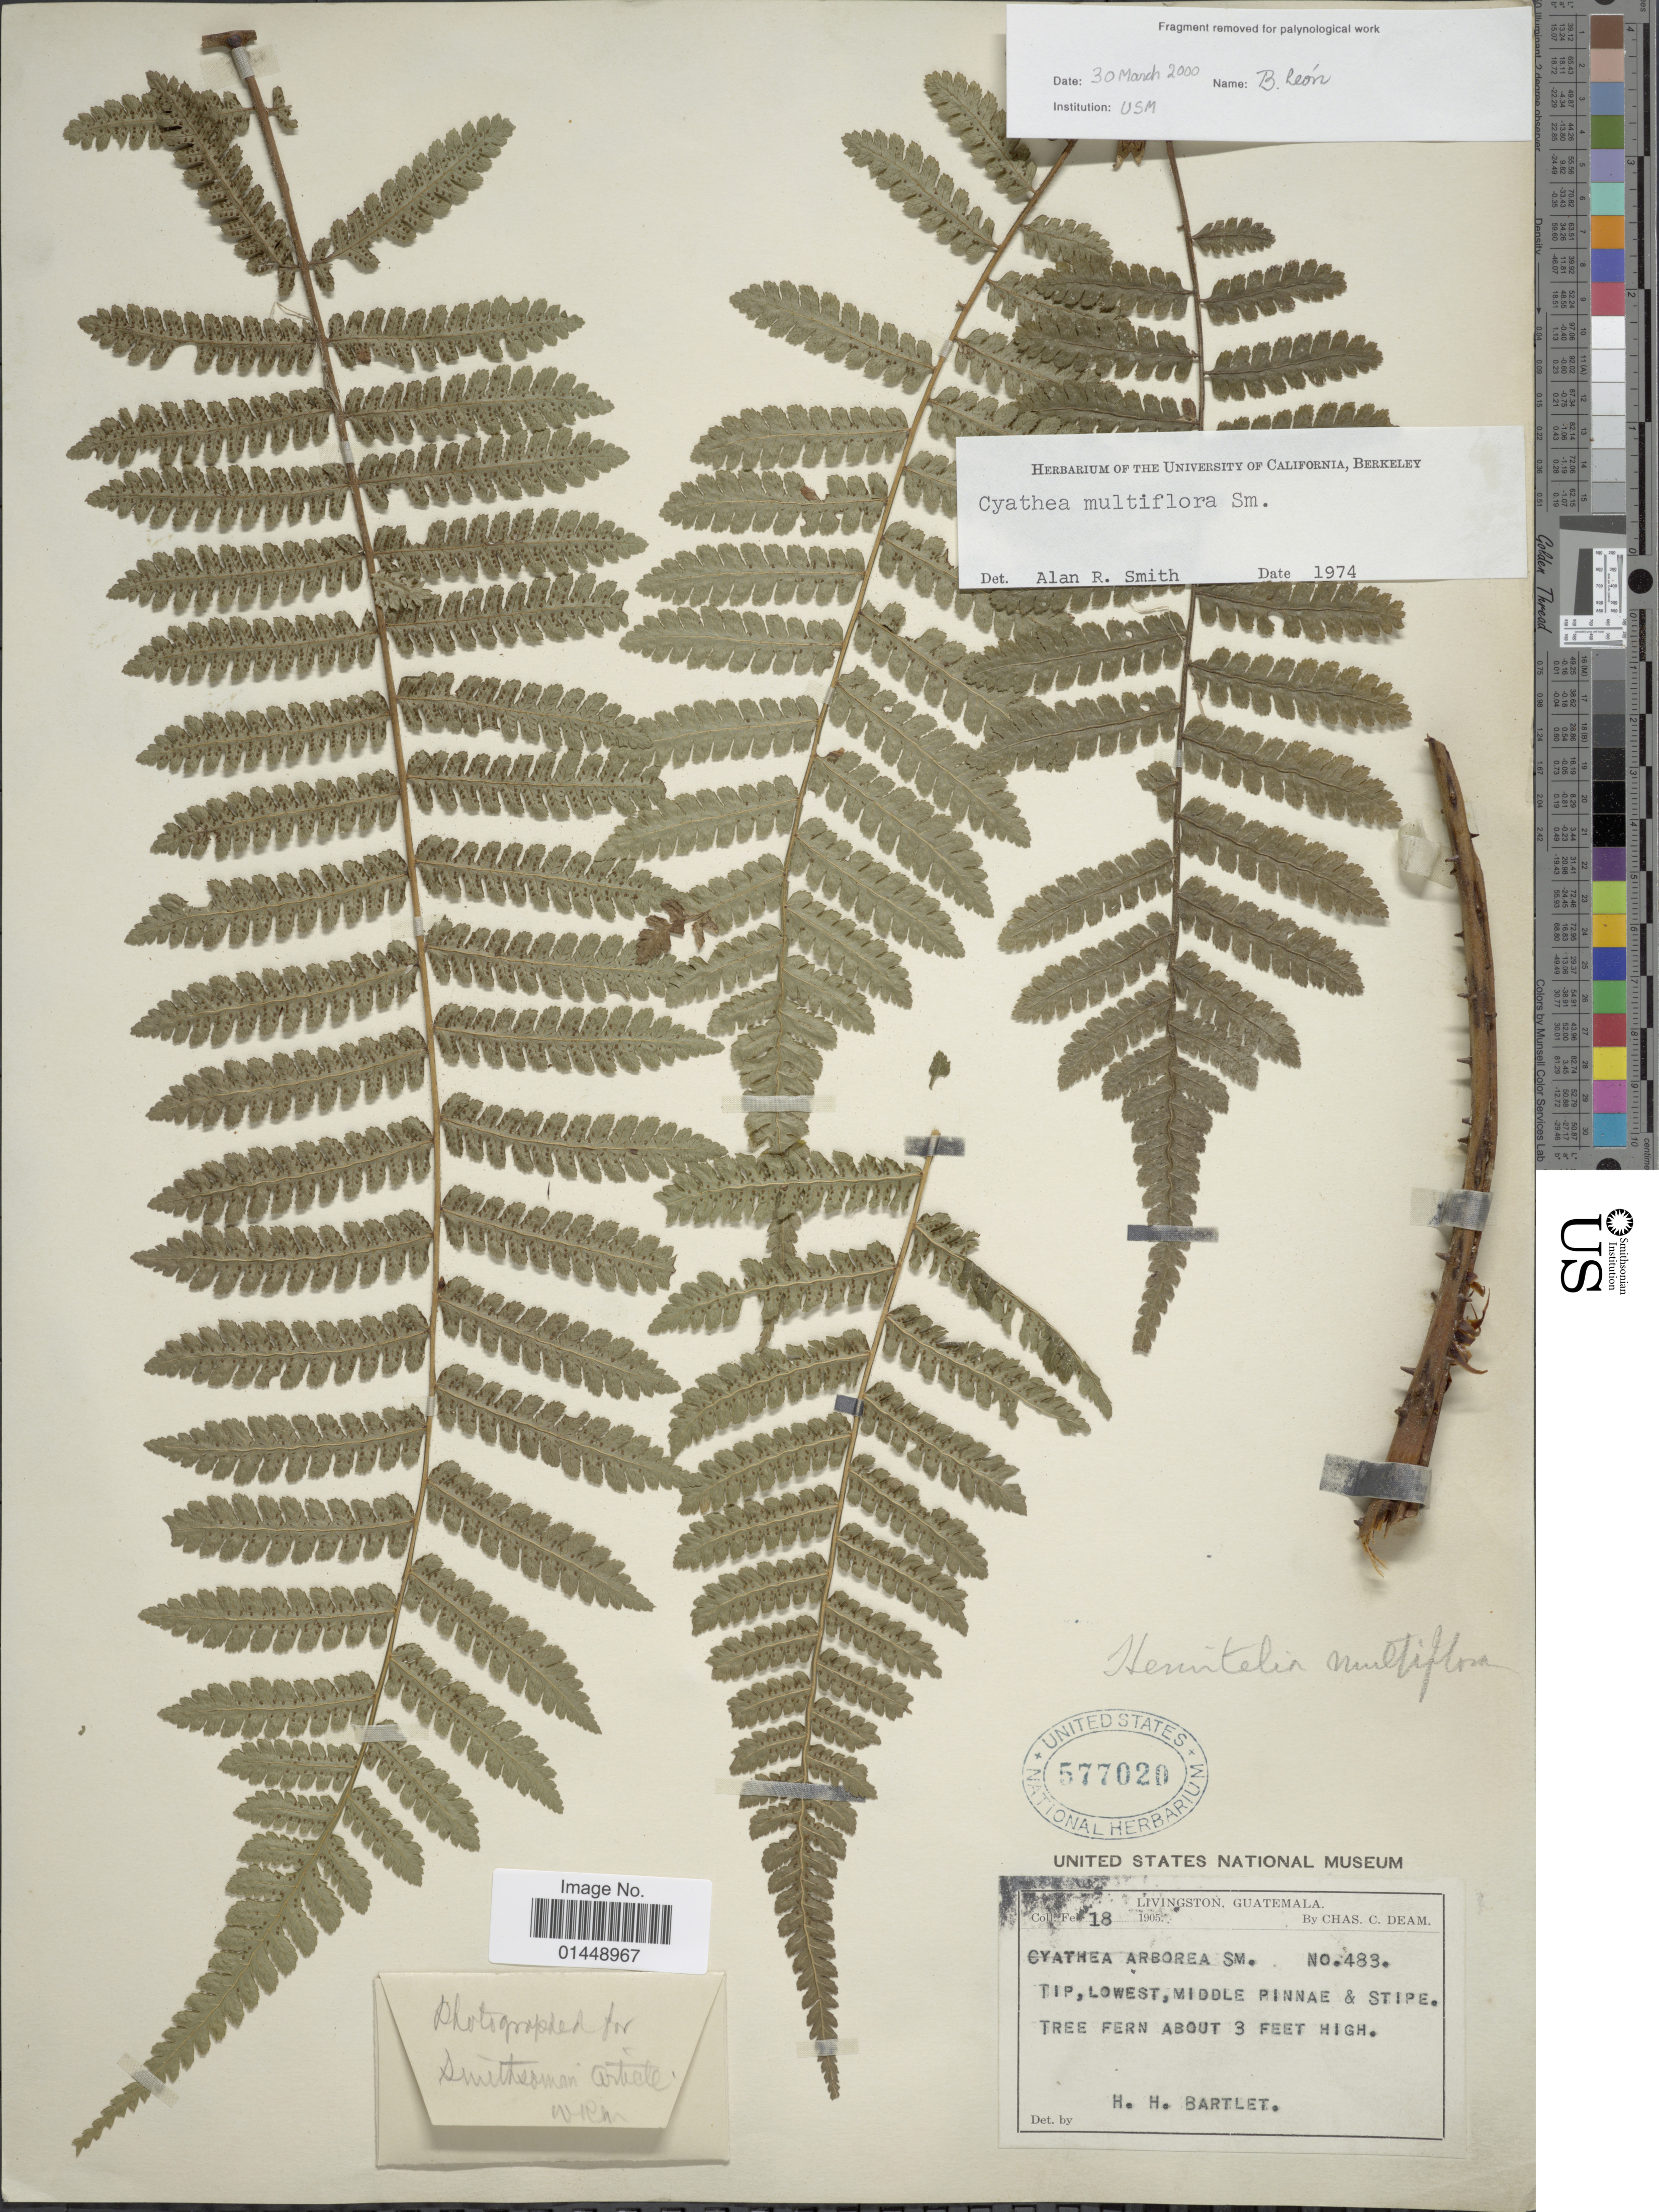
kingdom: Plantae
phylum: Tracheophyta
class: Polypodiopsida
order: Cyatheales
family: Cyatheaceae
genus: Cyathea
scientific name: Cyathea multiflora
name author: Sm.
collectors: C. C. Deam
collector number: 483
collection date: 1905-02-18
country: Guatemala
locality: Livingstone. Tip, lowest, Middle Pinnae & Stipe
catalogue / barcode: US 577020